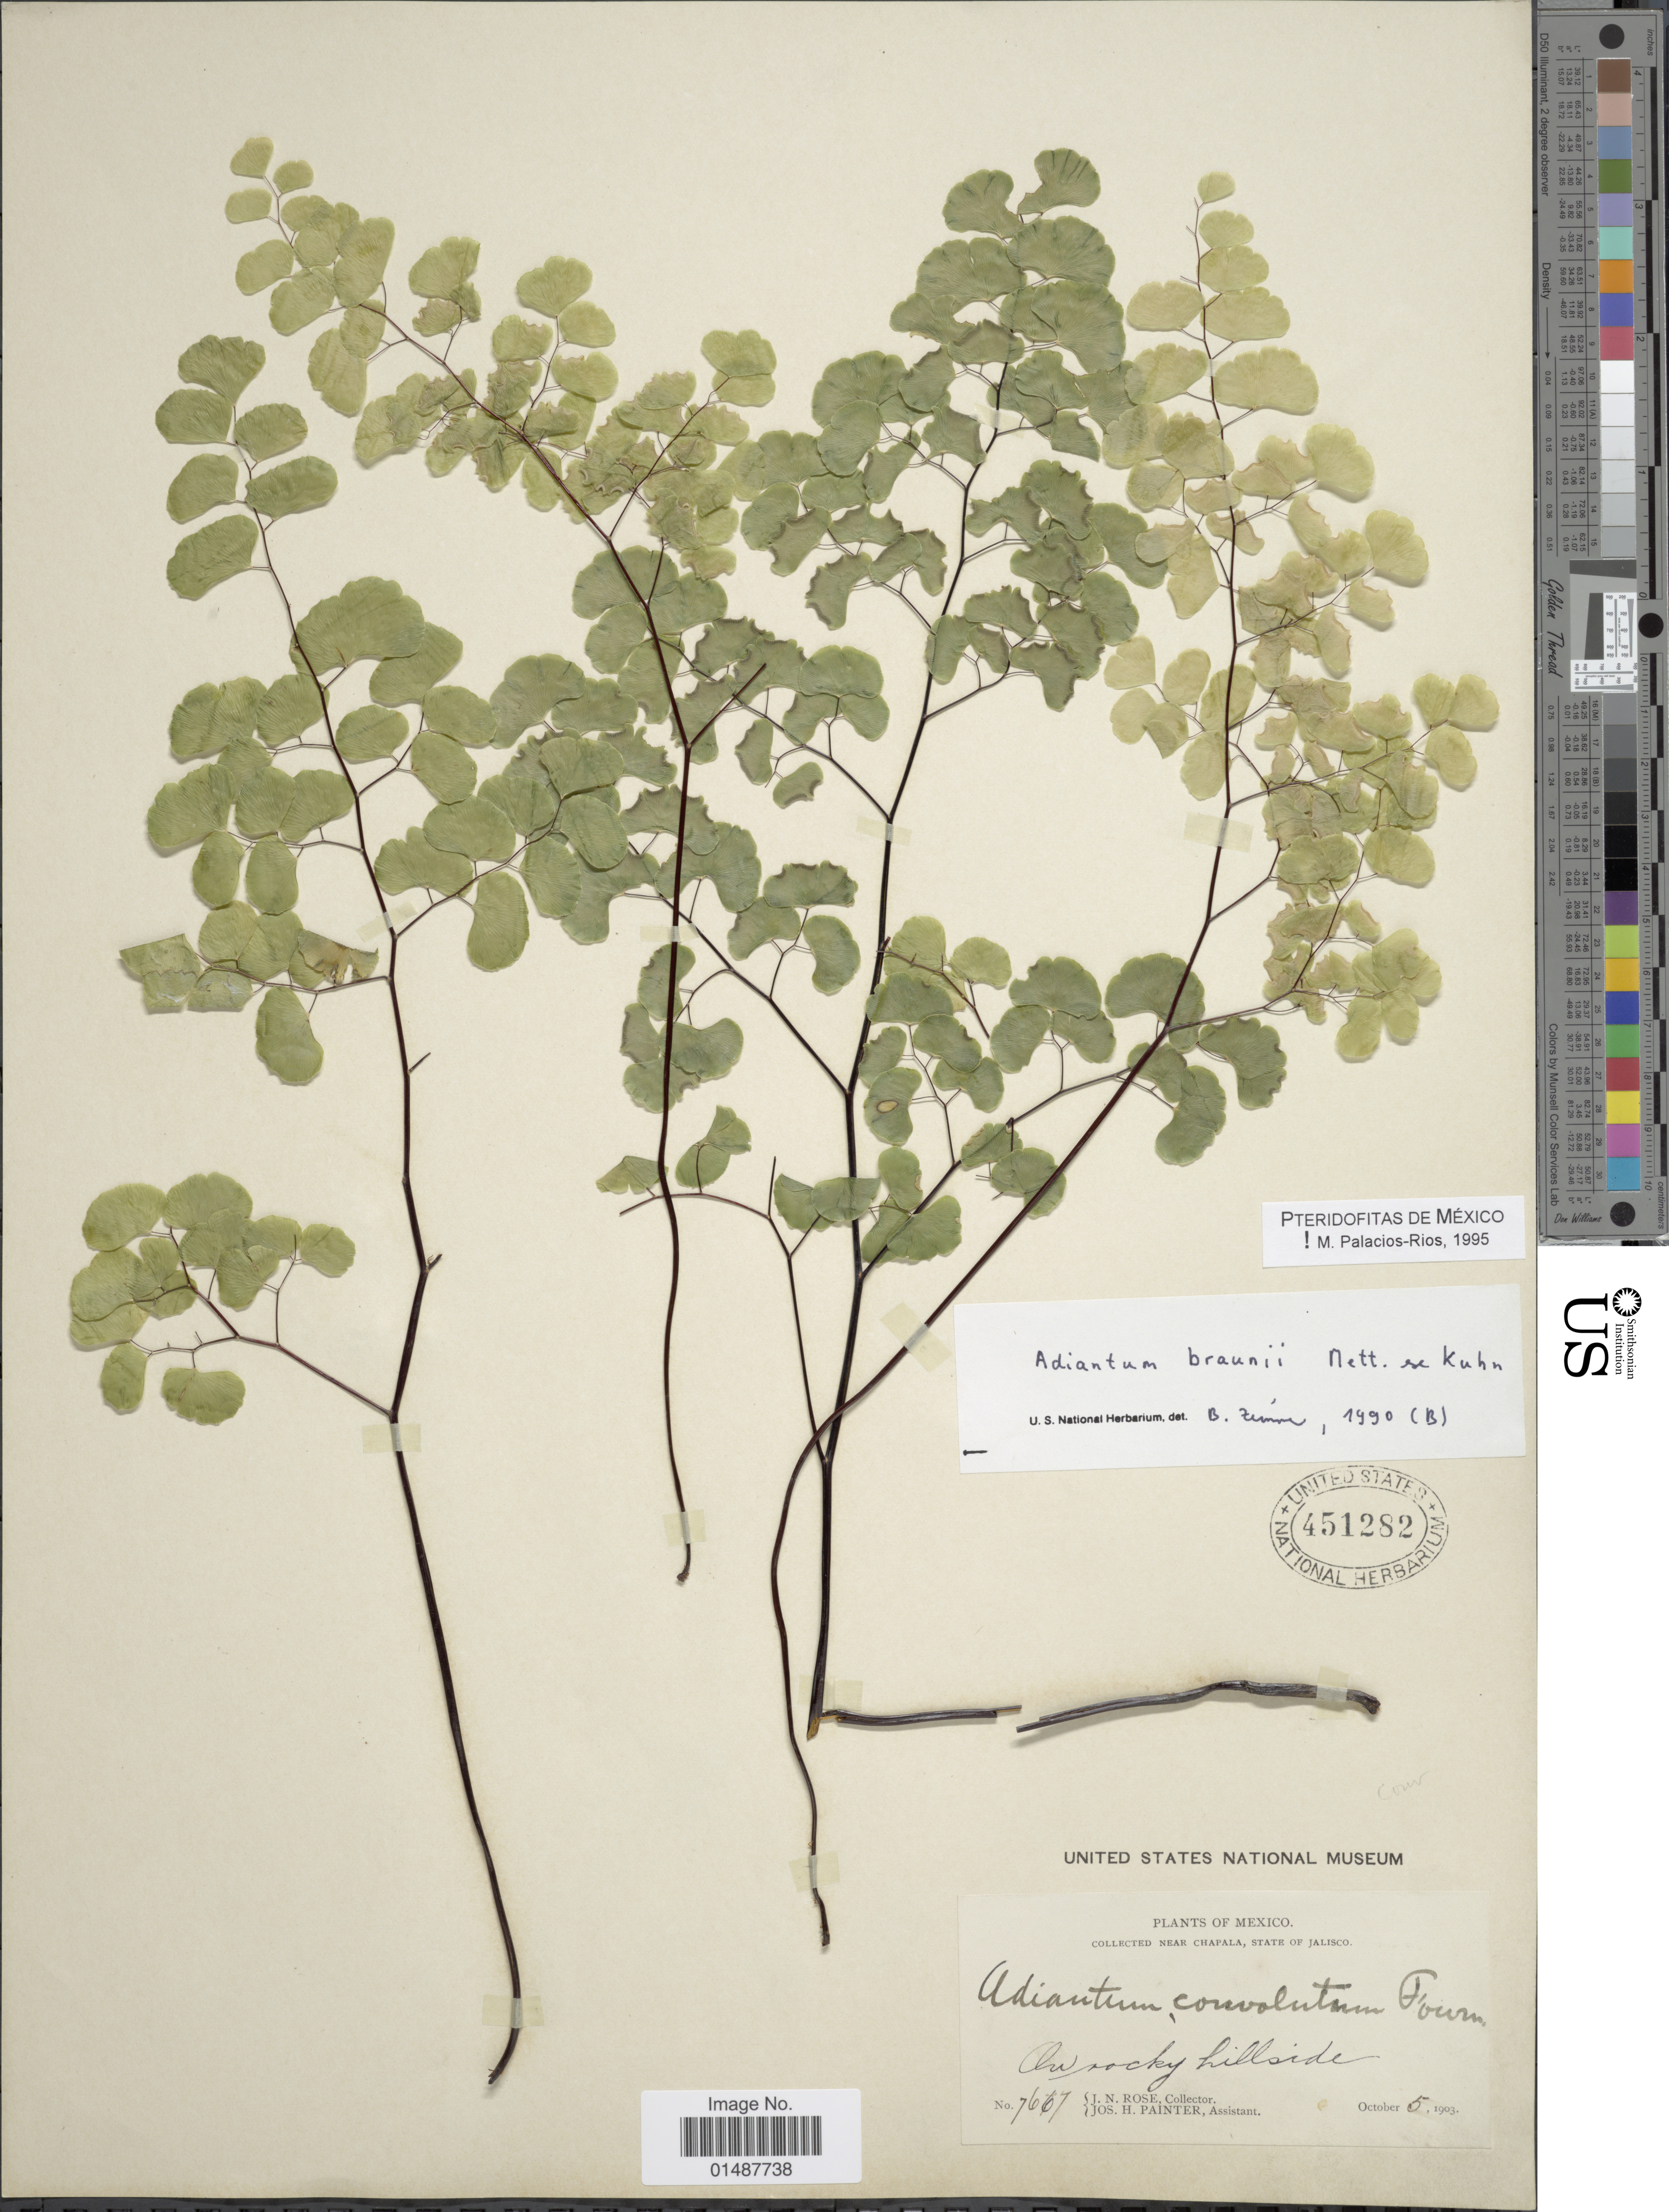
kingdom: Plantae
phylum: Tracheophyta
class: Polypodiopsida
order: Polypodiales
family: Pteridaceae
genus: Adiantum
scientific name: Adiantum braunii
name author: Mett. ex Kuhn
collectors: J. N. Rose & J. H. Painter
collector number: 7667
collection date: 1903-10-05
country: Mexico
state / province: Jalisco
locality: Near chapala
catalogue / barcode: US 451282